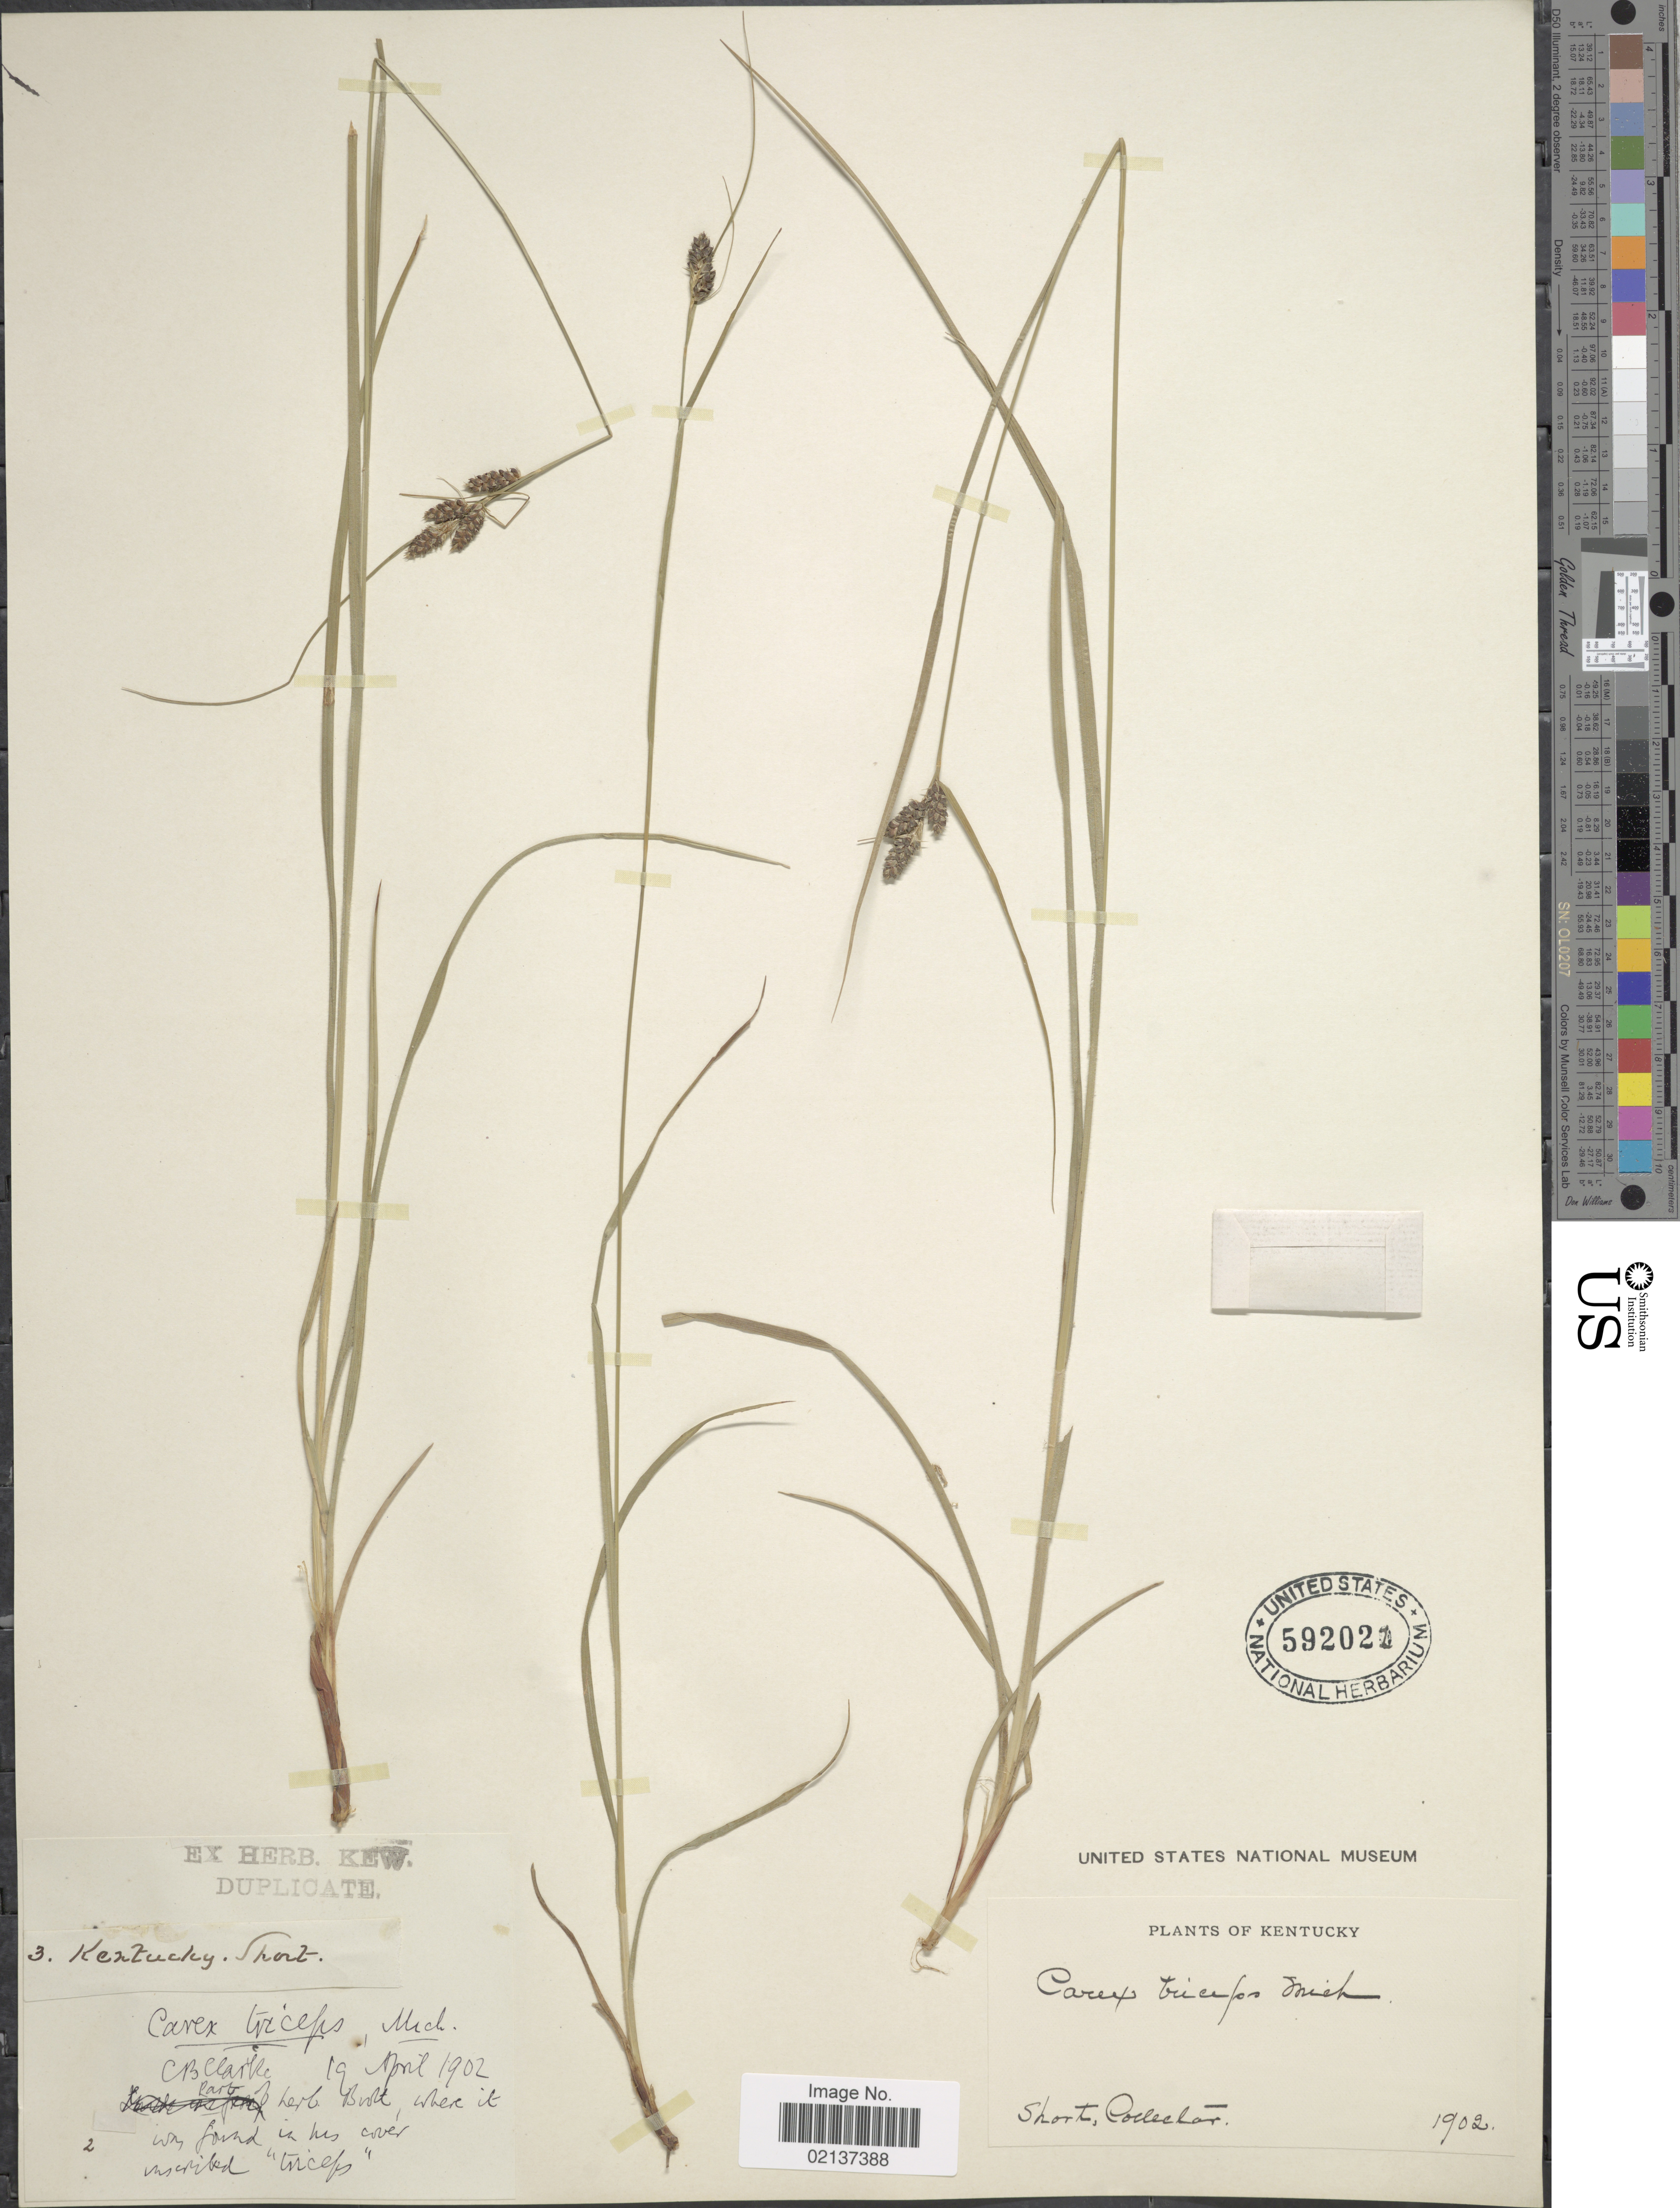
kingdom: Plantae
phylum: Tracheophyta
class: Liliopsida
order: Poales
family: Cyperaceae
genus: Carex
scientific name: Carex hirsutella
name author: Mack.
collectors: -. Short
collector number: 3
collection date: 1902-04-19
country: United States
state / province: Kentucky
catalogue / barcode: US 592021